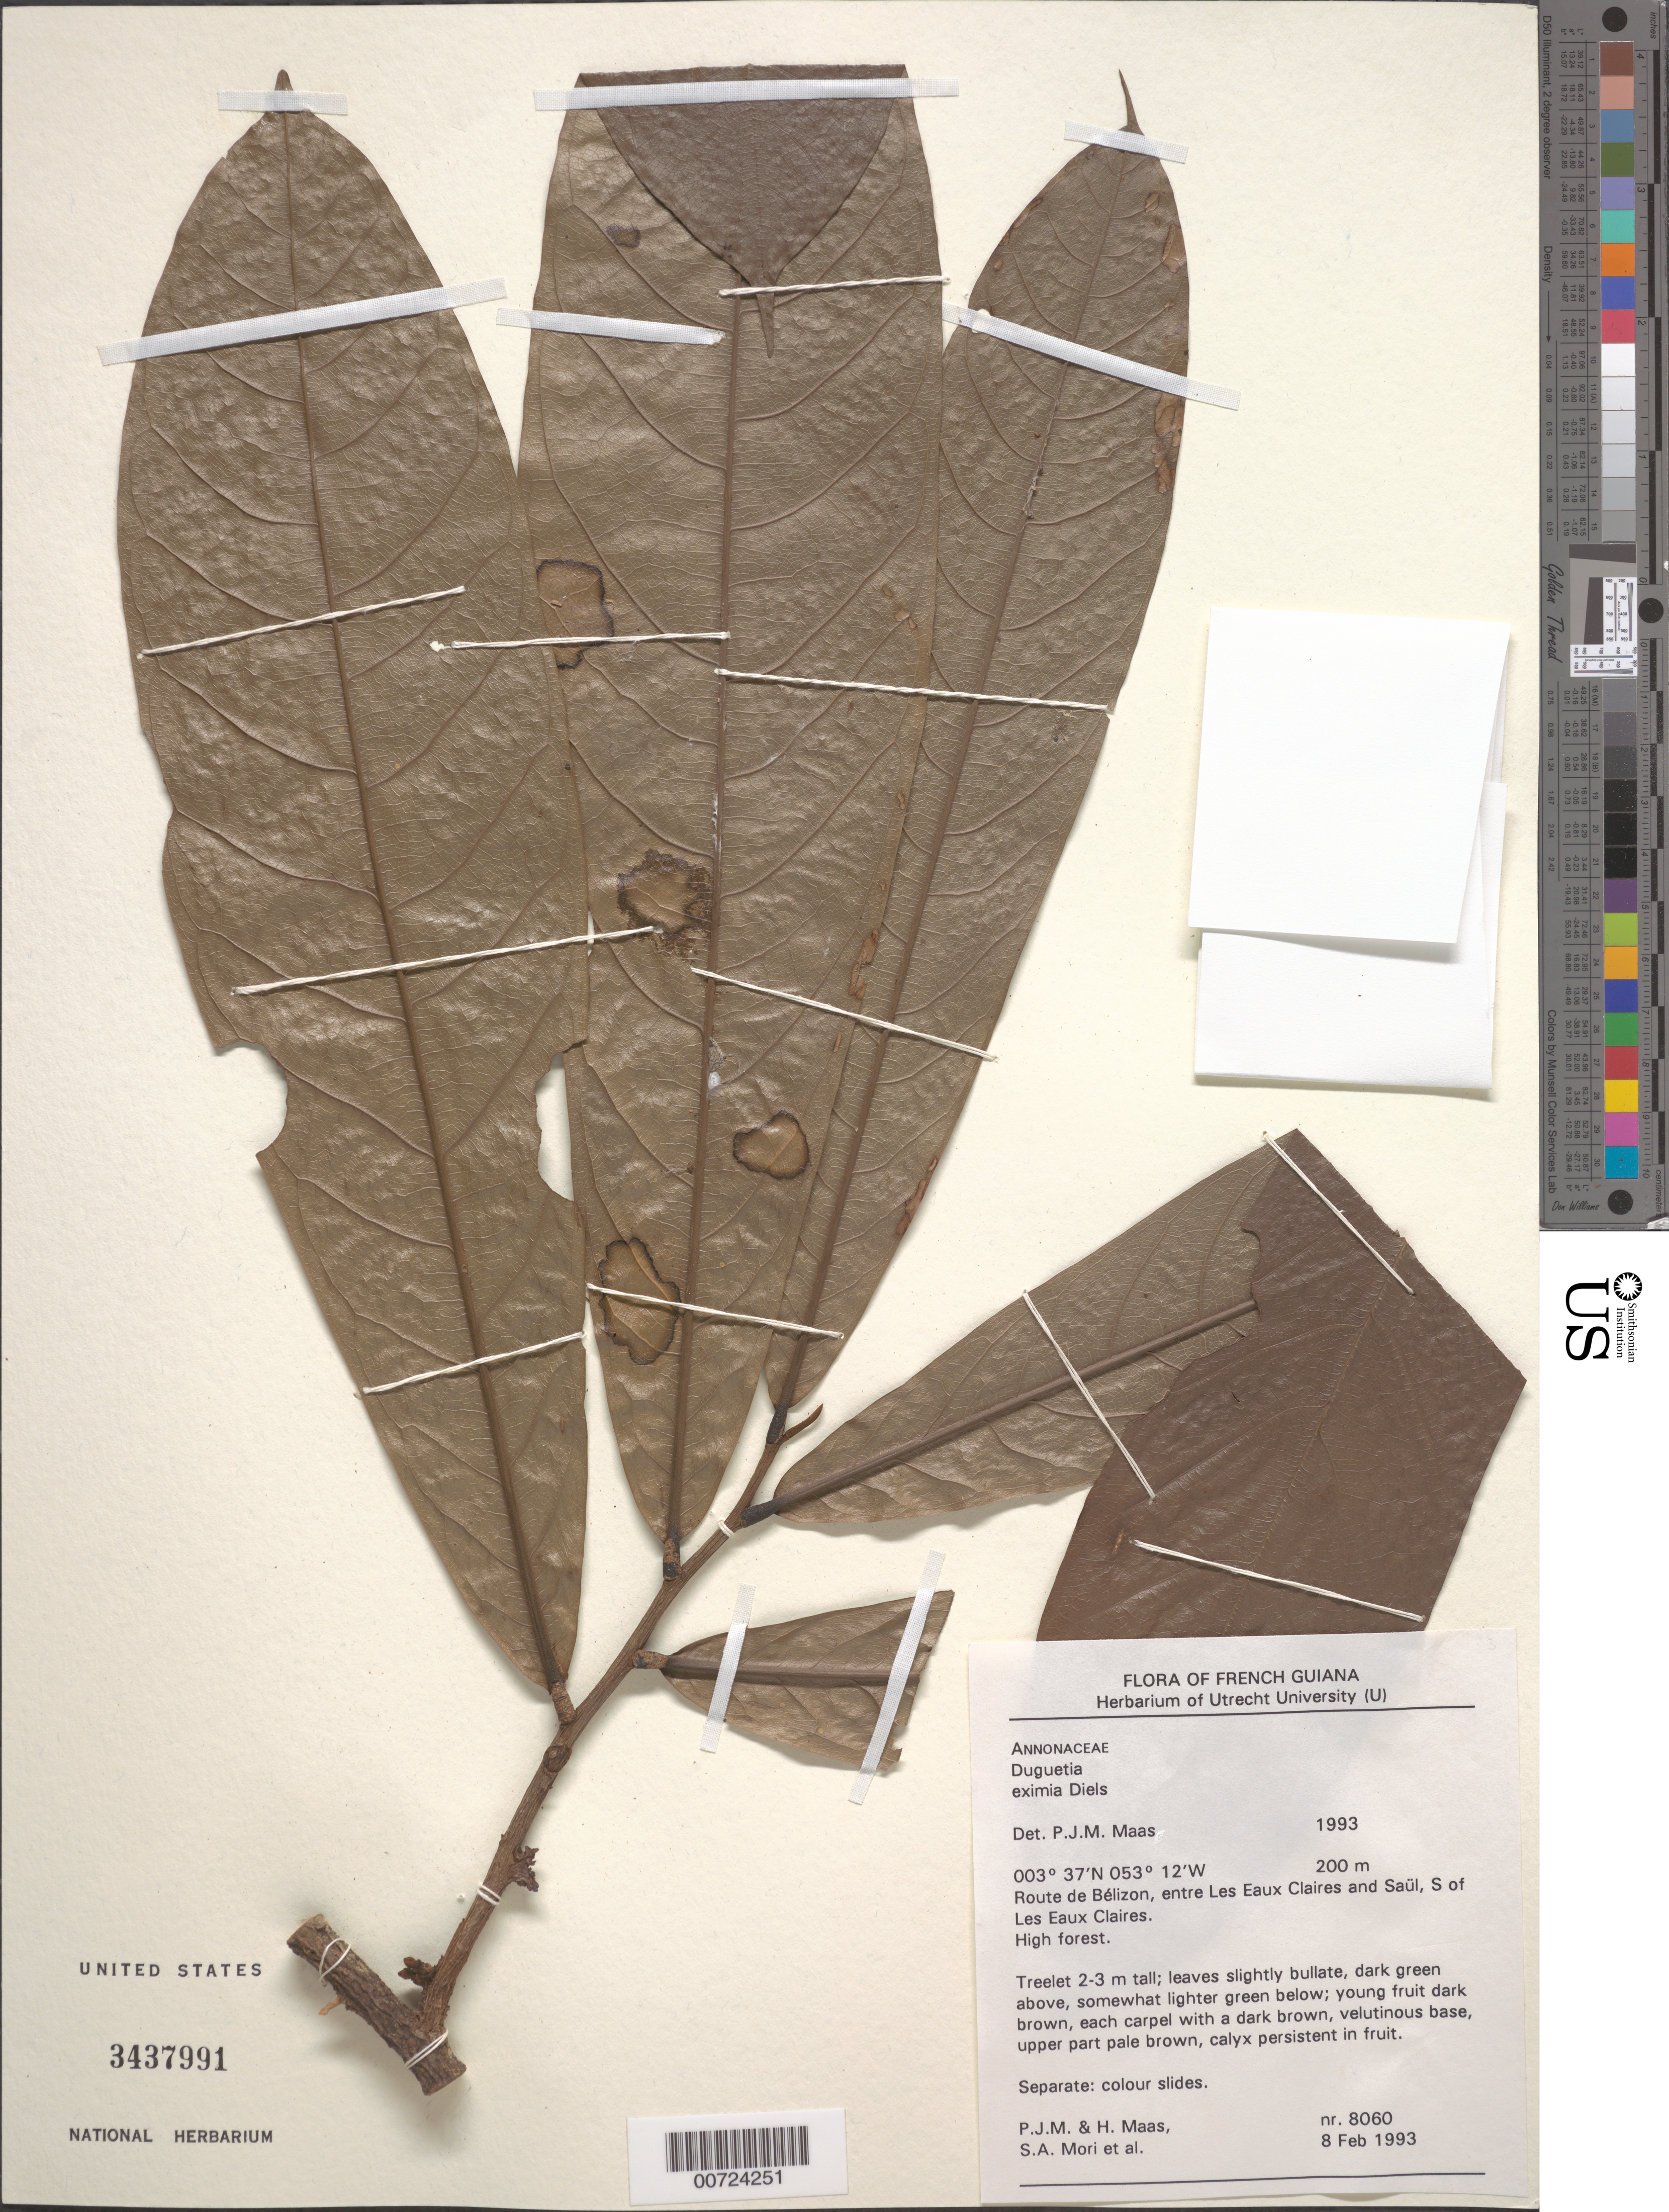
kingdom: Plantae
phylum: Tracheophyta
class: Magnoliopsida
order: Magnoliales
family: Annonaceae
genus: Duguetia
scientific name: Duguetia eximia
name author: Diels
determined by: Maas, Paul J. M.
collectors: P. Maas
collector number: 8060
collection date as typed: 8-Feb-93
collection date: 1993-02-08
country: French Guiana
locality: Route de Bélizon, betw Eaux Claires and Saül, S of Eaux Claires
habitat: High forest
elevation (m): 200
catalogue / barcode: US 3437991